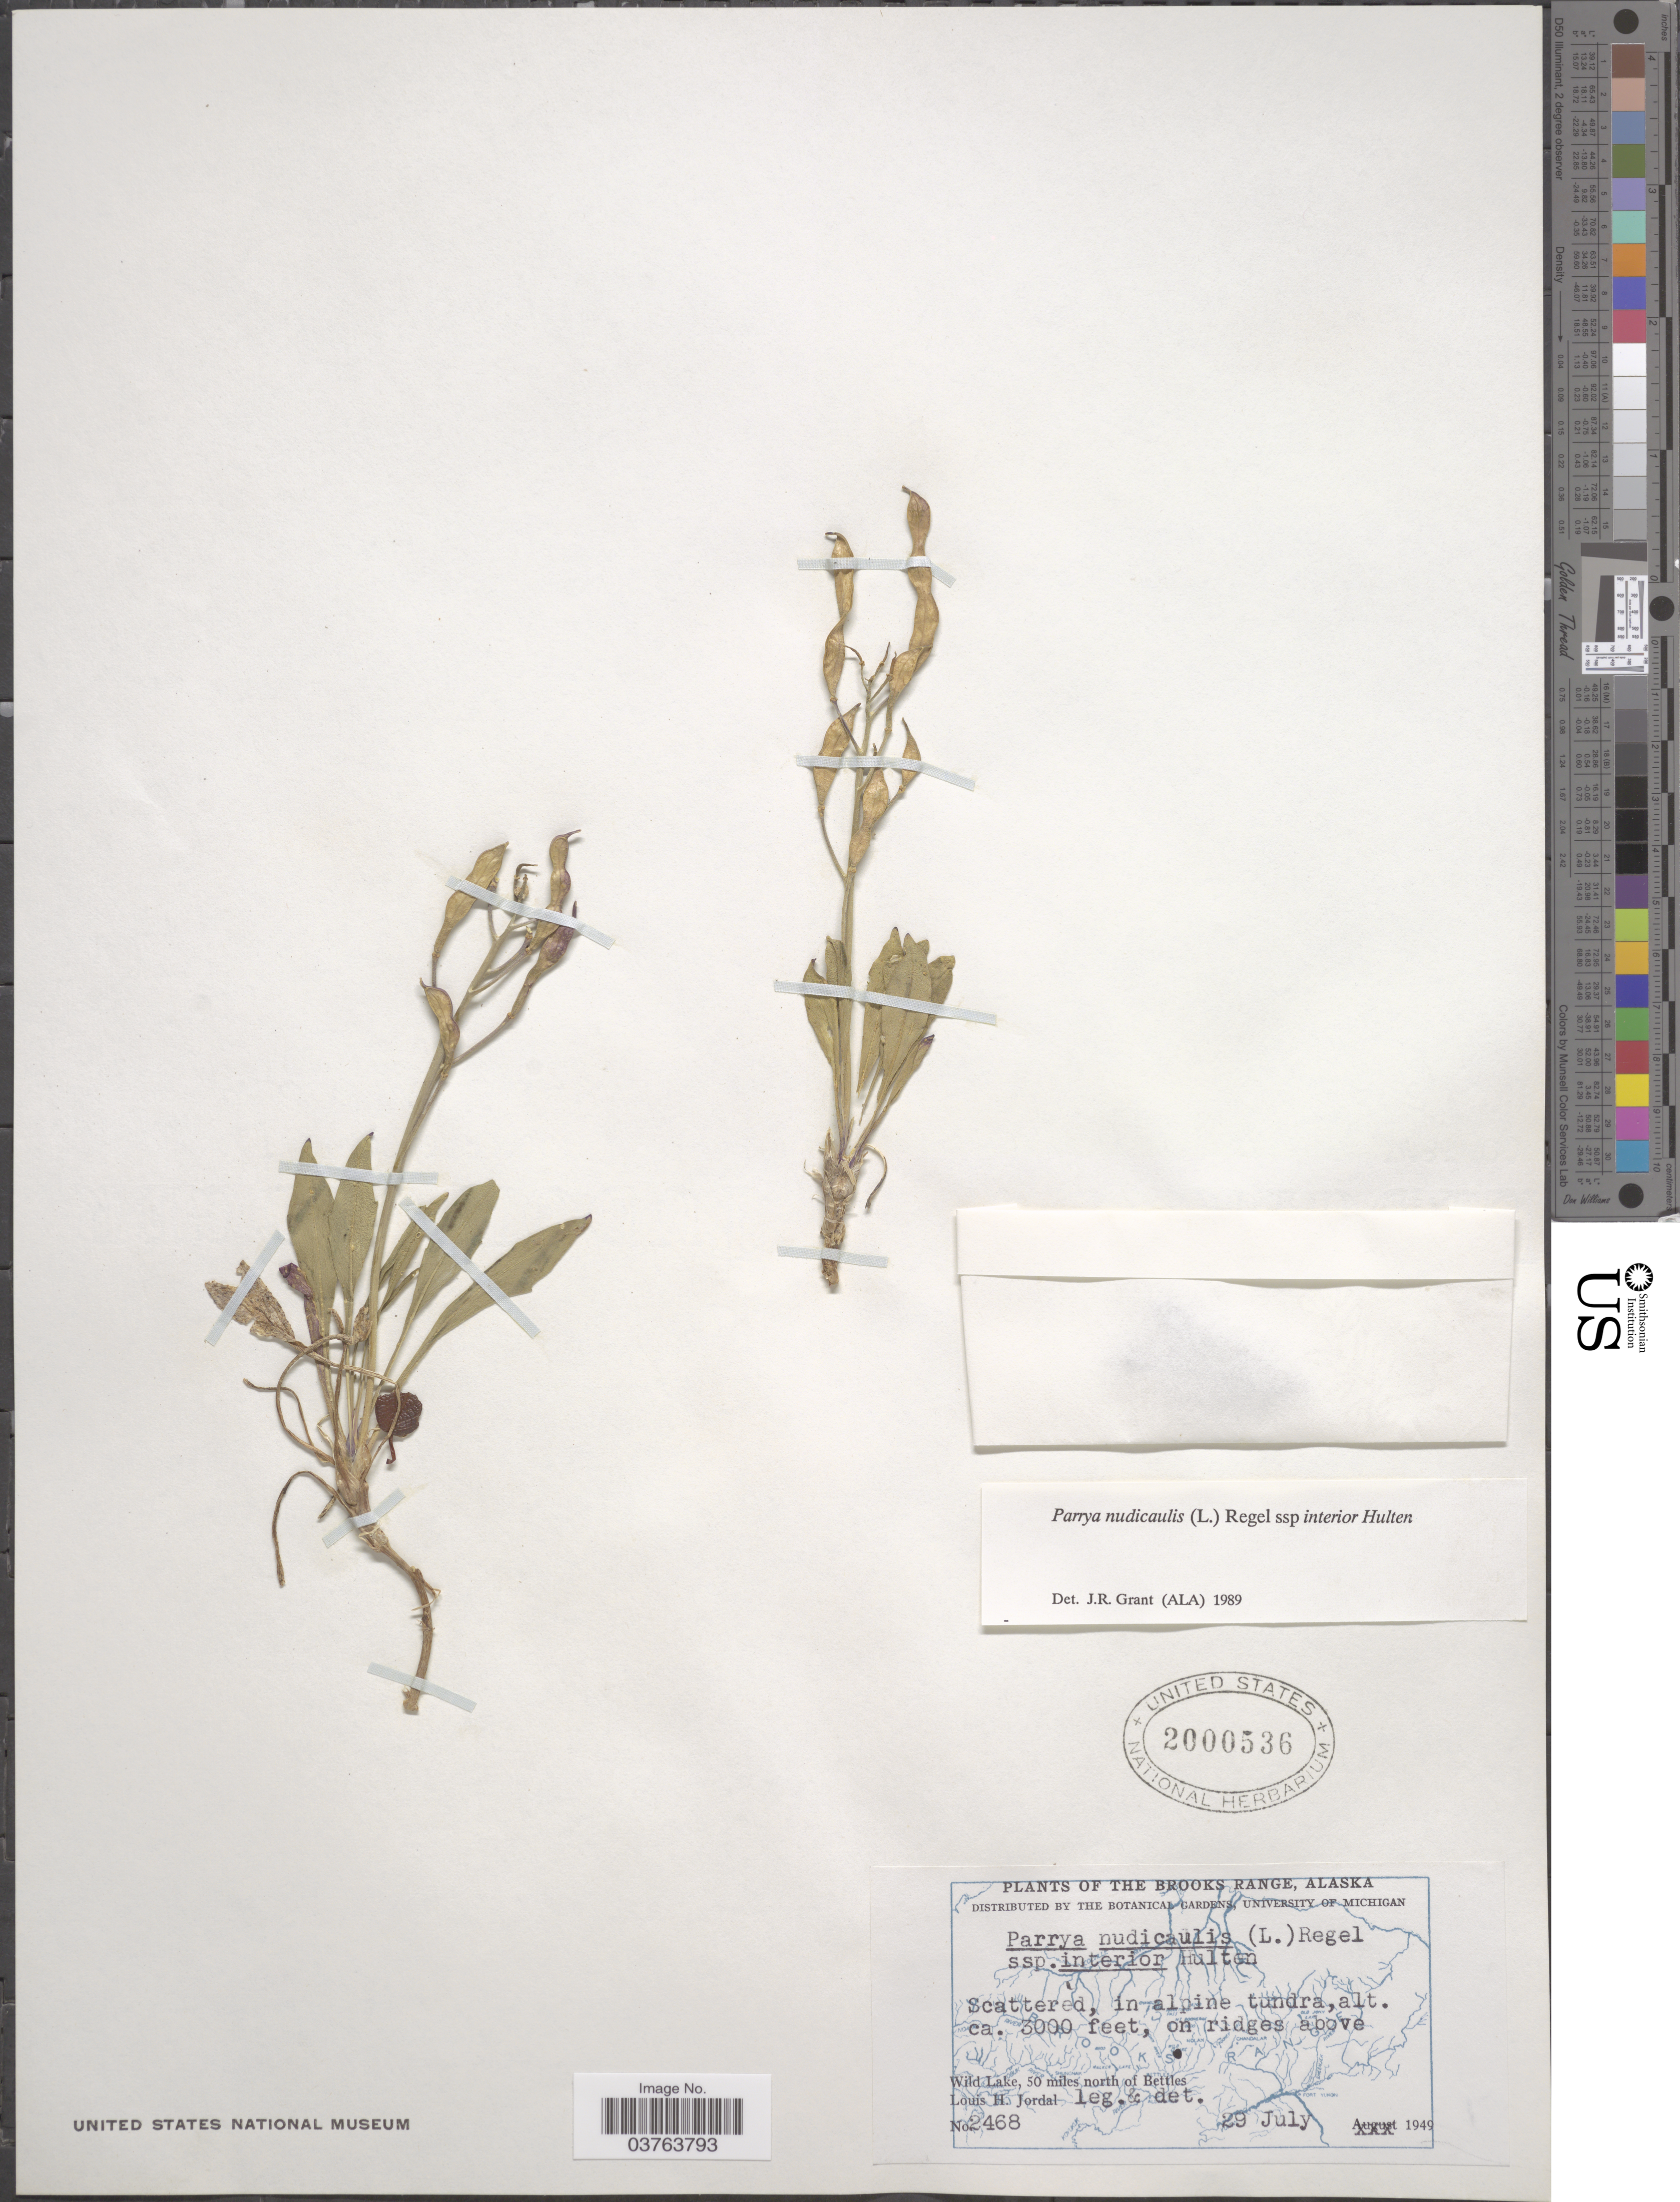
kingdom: Plantae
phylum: Tracheophyta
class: Magnoliopsida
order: Brassicales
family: Brassicaceae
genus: Parrya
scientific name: Parrya nudicaulis subsp. interior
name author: Hultén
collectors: L. Jordal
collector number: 2468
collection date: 1949-07-29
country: United States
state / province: Alaska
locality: The Brooks Range. On ridges above Wild Lake, 50 miles north of Bettles.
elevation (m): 914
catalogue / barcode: US 2000536